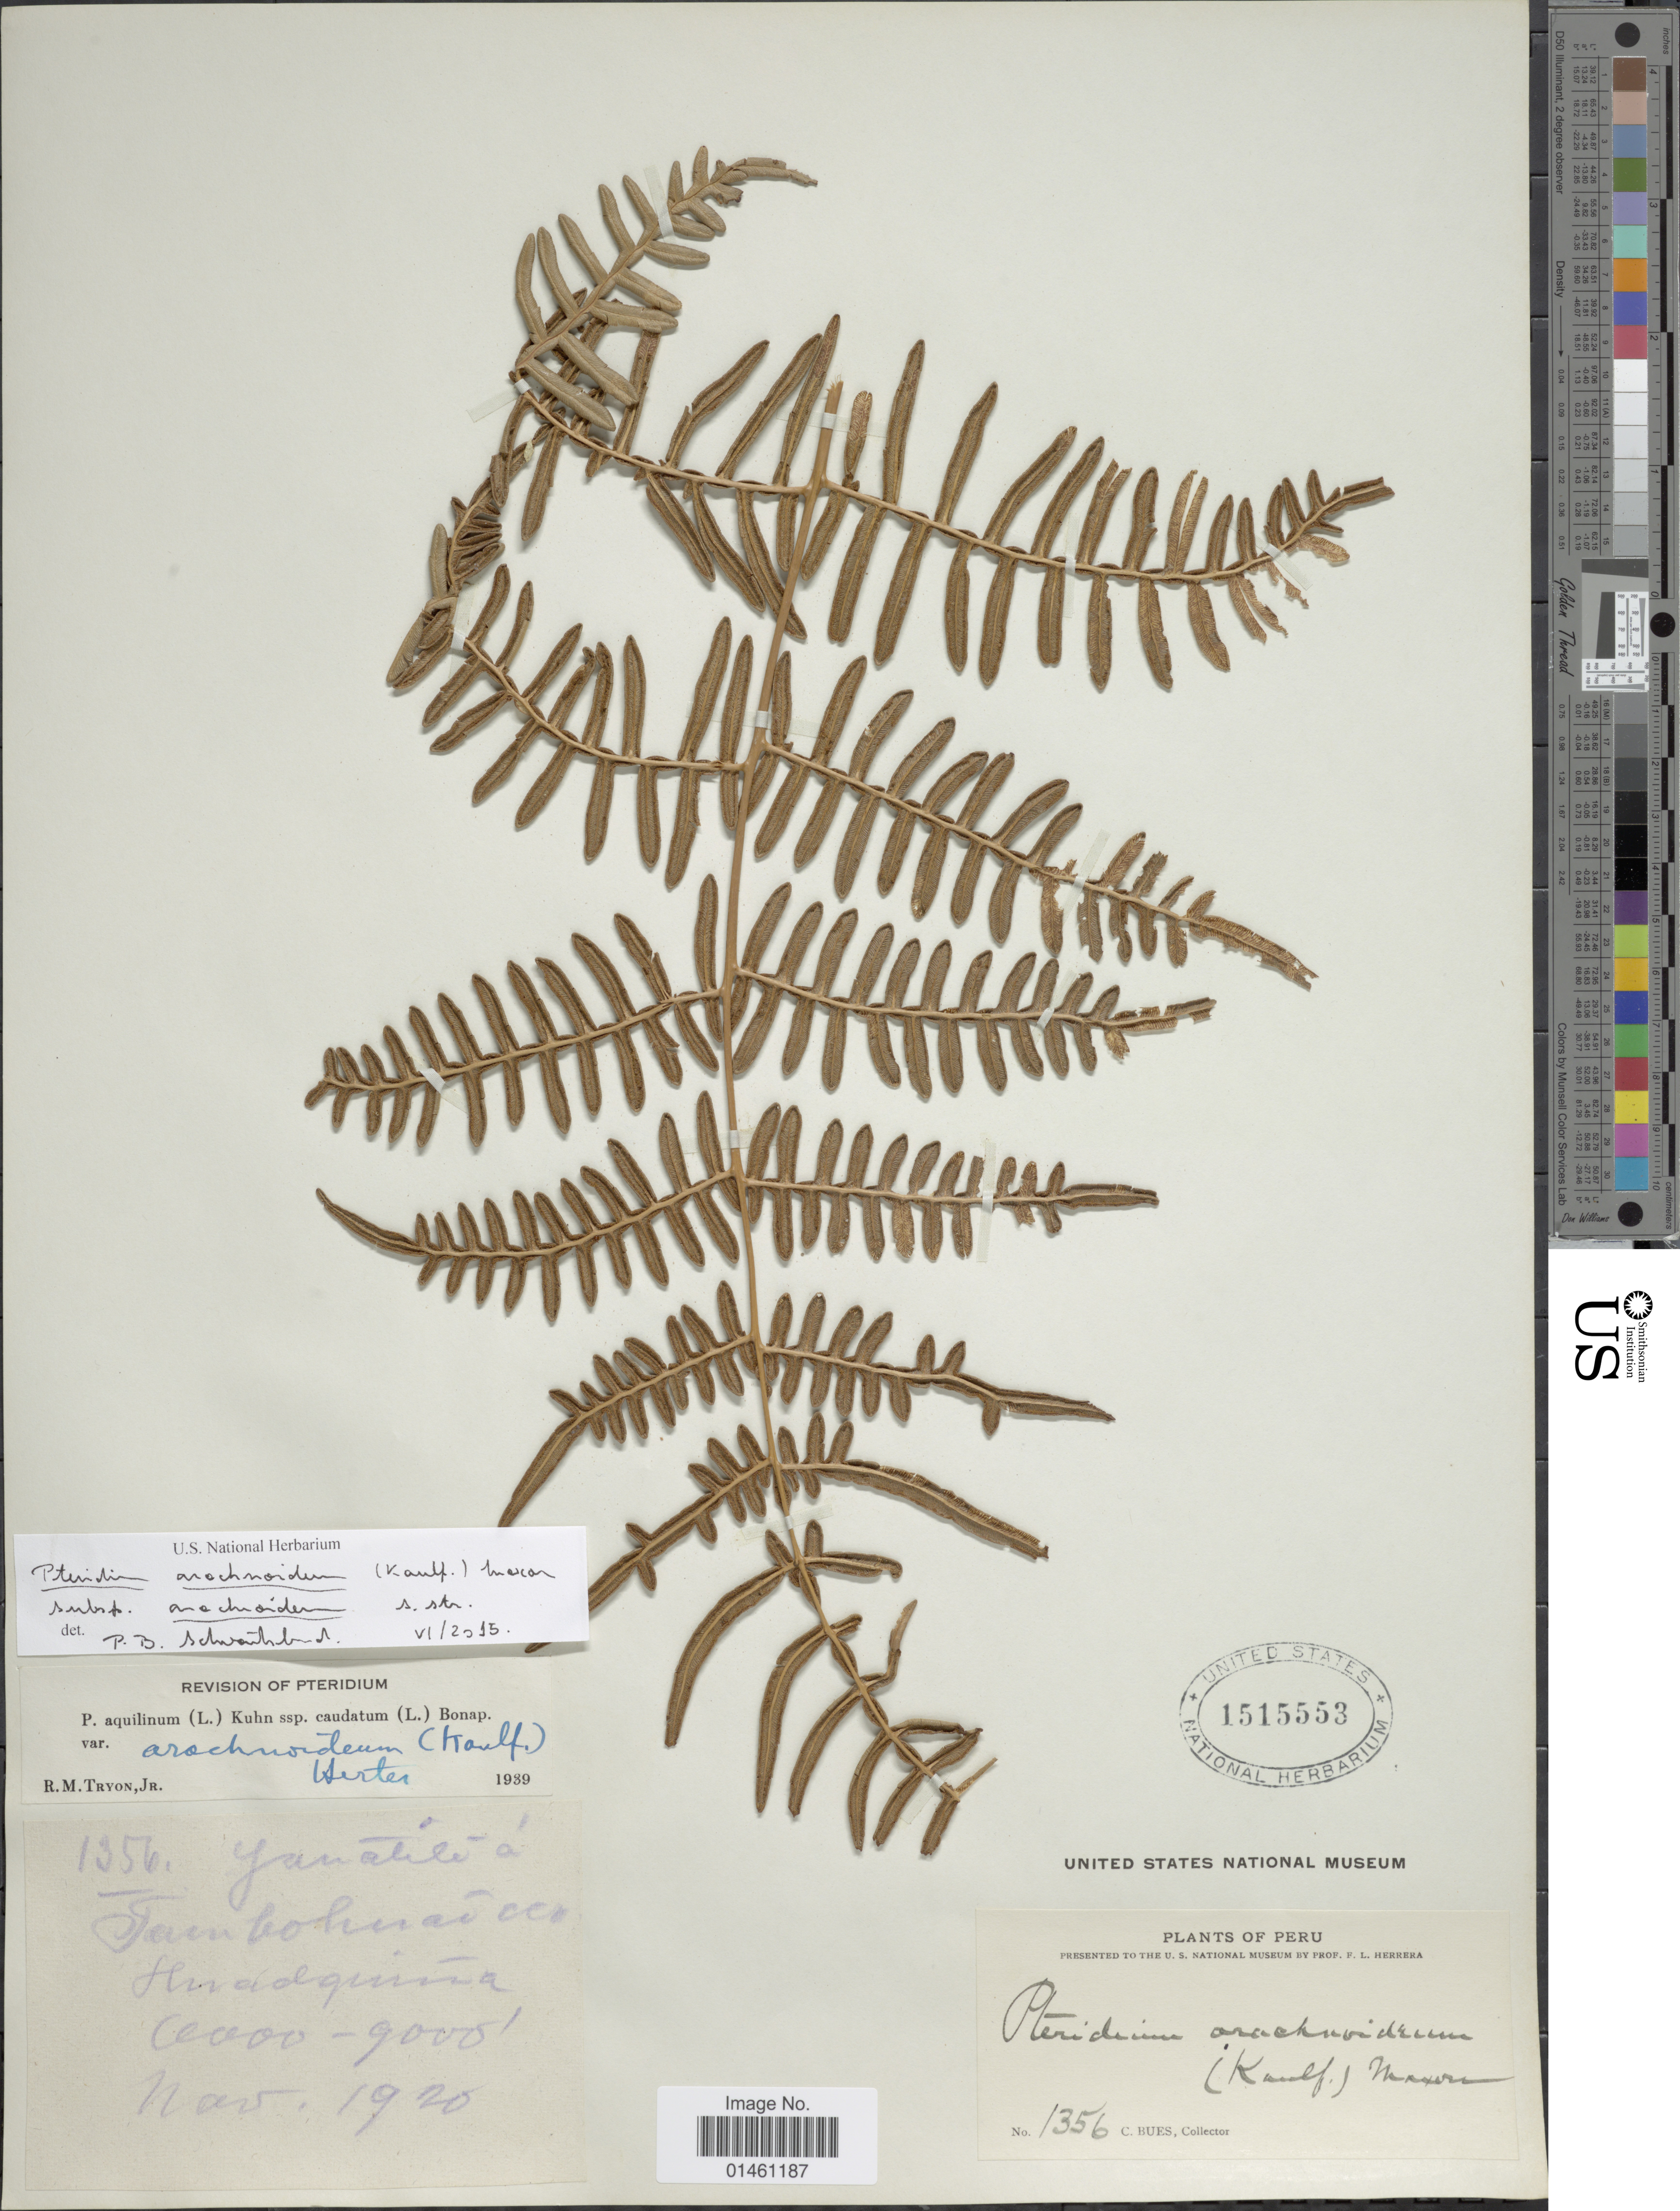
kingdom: Plantae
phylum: Tracheophyta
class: Polypodiopsida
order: Polypodiales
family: Dennstaedtiaceae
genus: Pteridium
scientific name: Pteridium arachnoideum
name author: (Kaulf.) Maxon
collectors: C. Bues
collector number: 1356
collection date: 1920-11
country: Peru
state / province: Cusco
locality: Yanatili a Tambohuaico, Huadquiña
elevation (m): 1829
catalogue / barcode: US 1515553